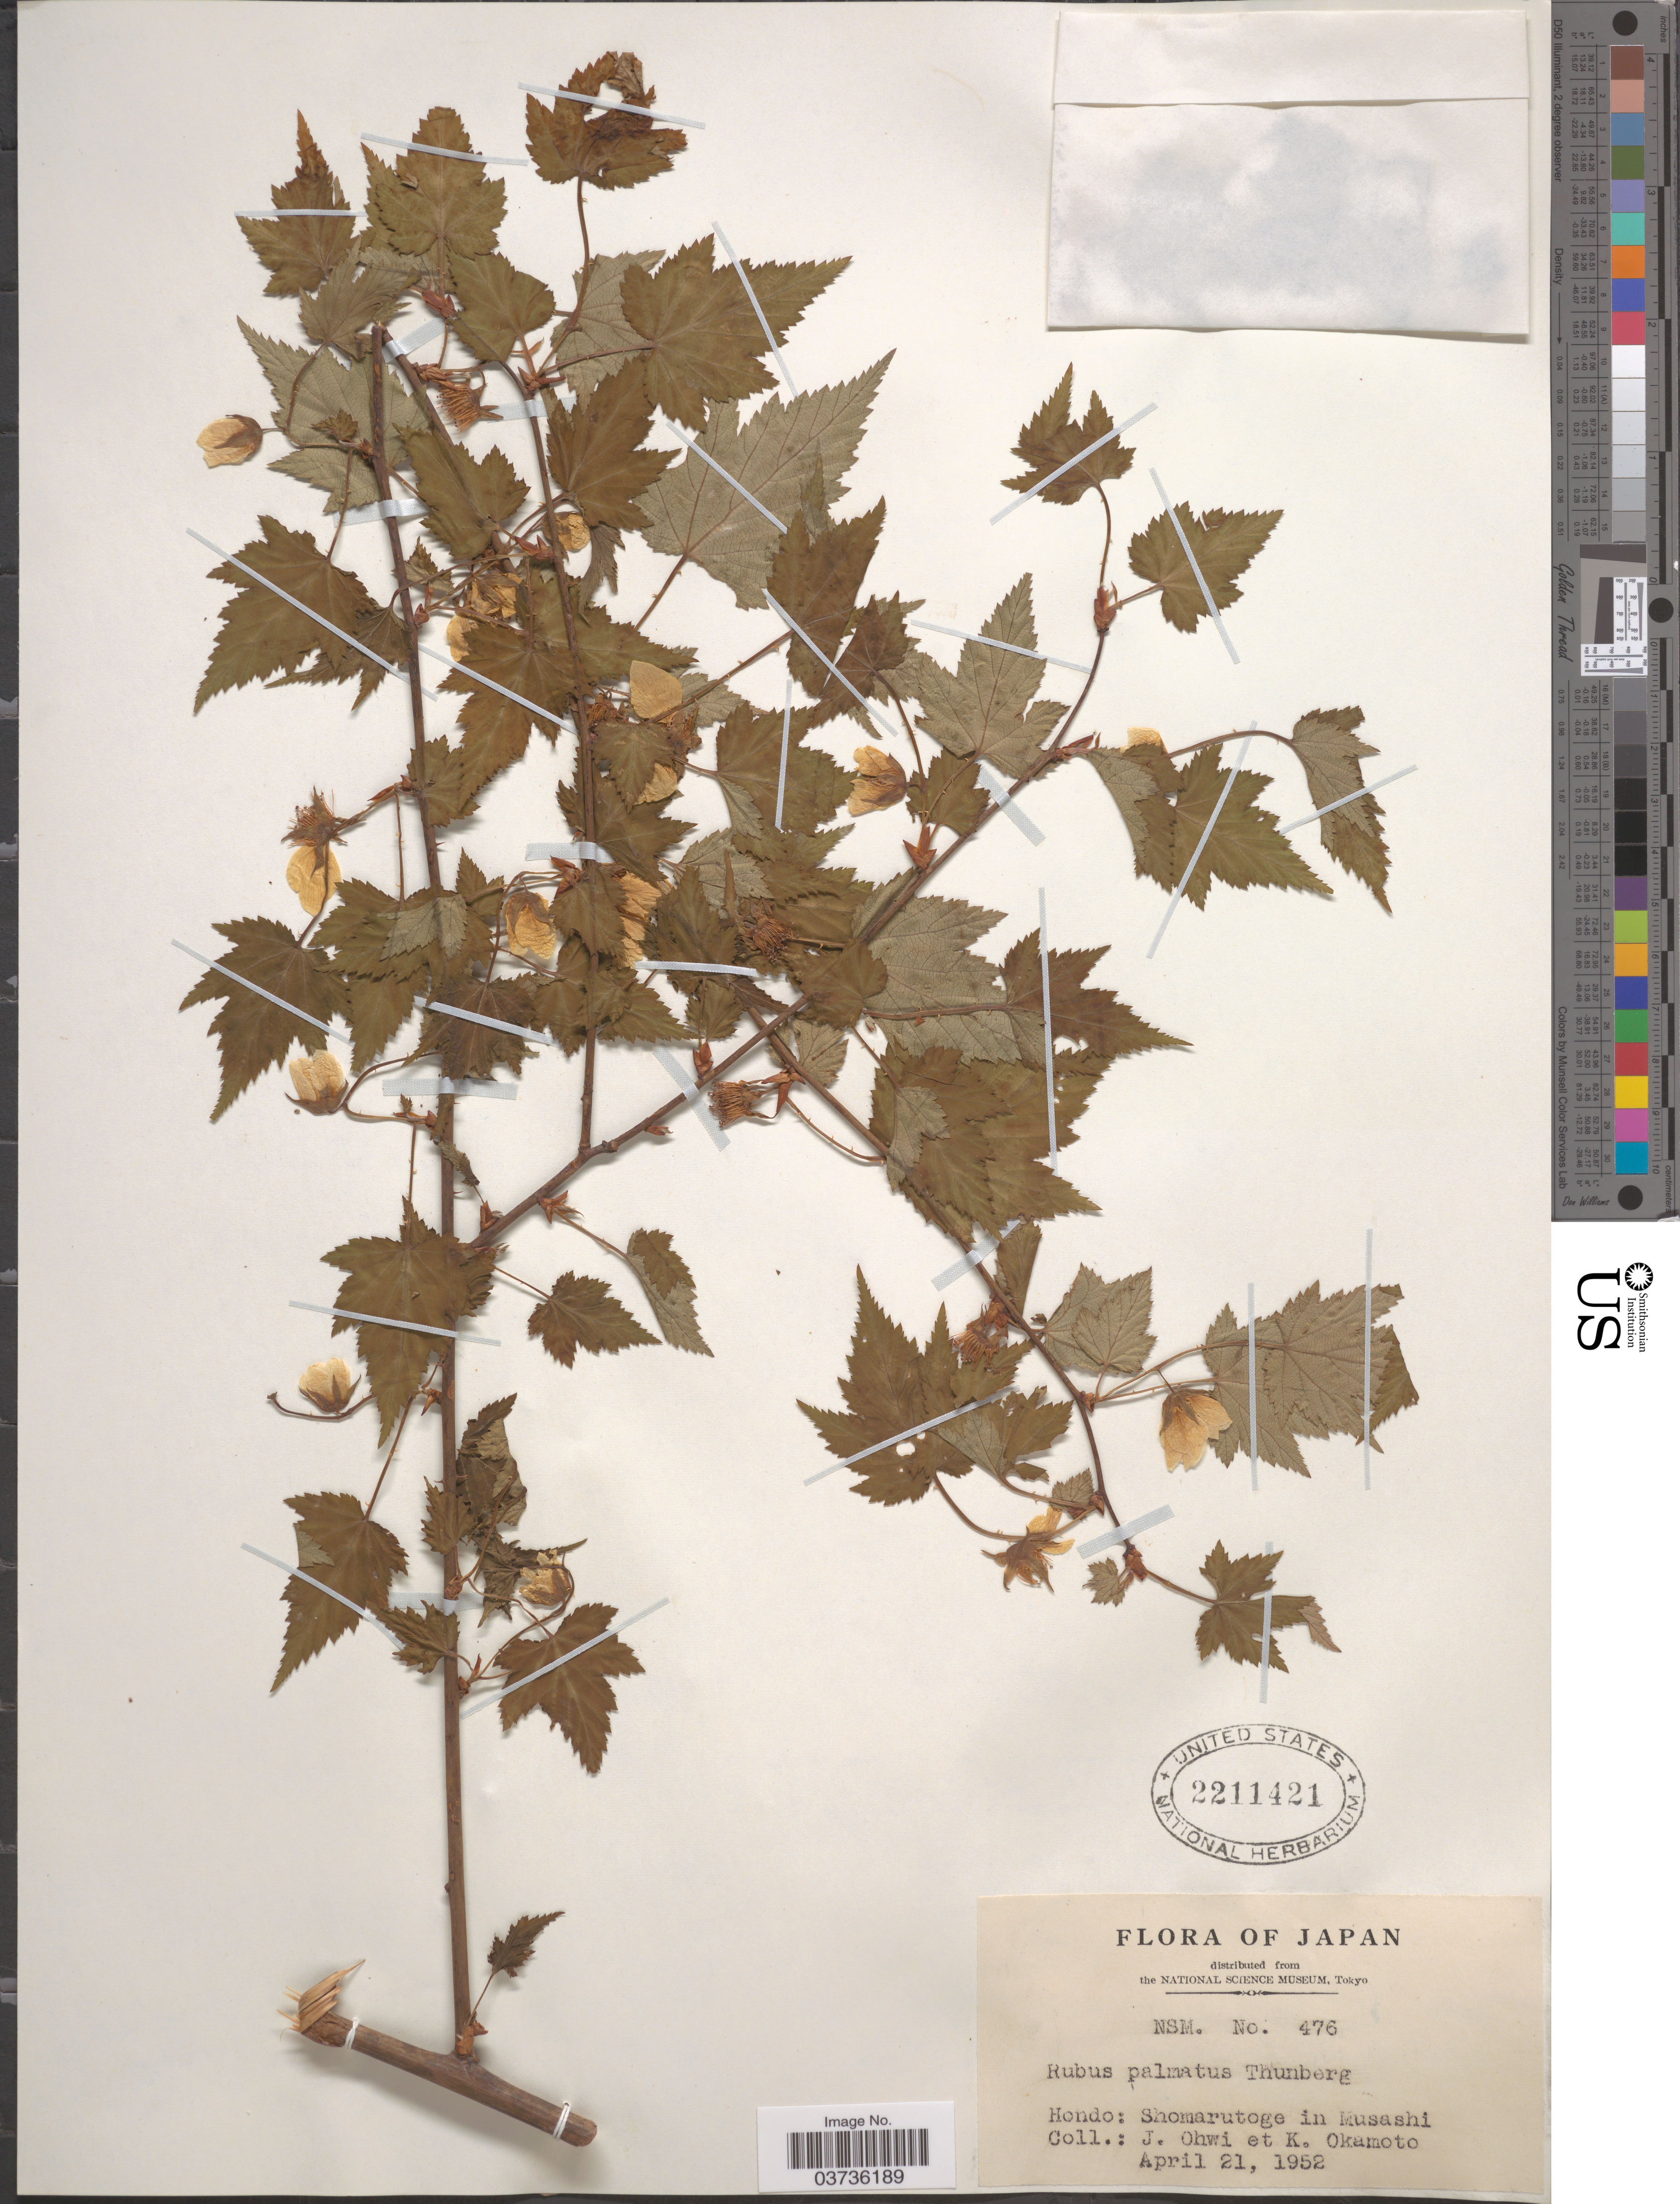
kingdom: Plantae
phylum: Tracheophyta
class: Magnoliopsida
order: Rosales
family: Rosaceae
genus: Rubus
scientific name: Rubus palmatus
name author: Thunb.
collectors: J. Ohwi & K. Okamoto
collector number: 476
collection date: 1952-04-21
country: Japan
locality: Hondo: Shomarutoge in Musashi.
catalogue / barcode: US 2211421